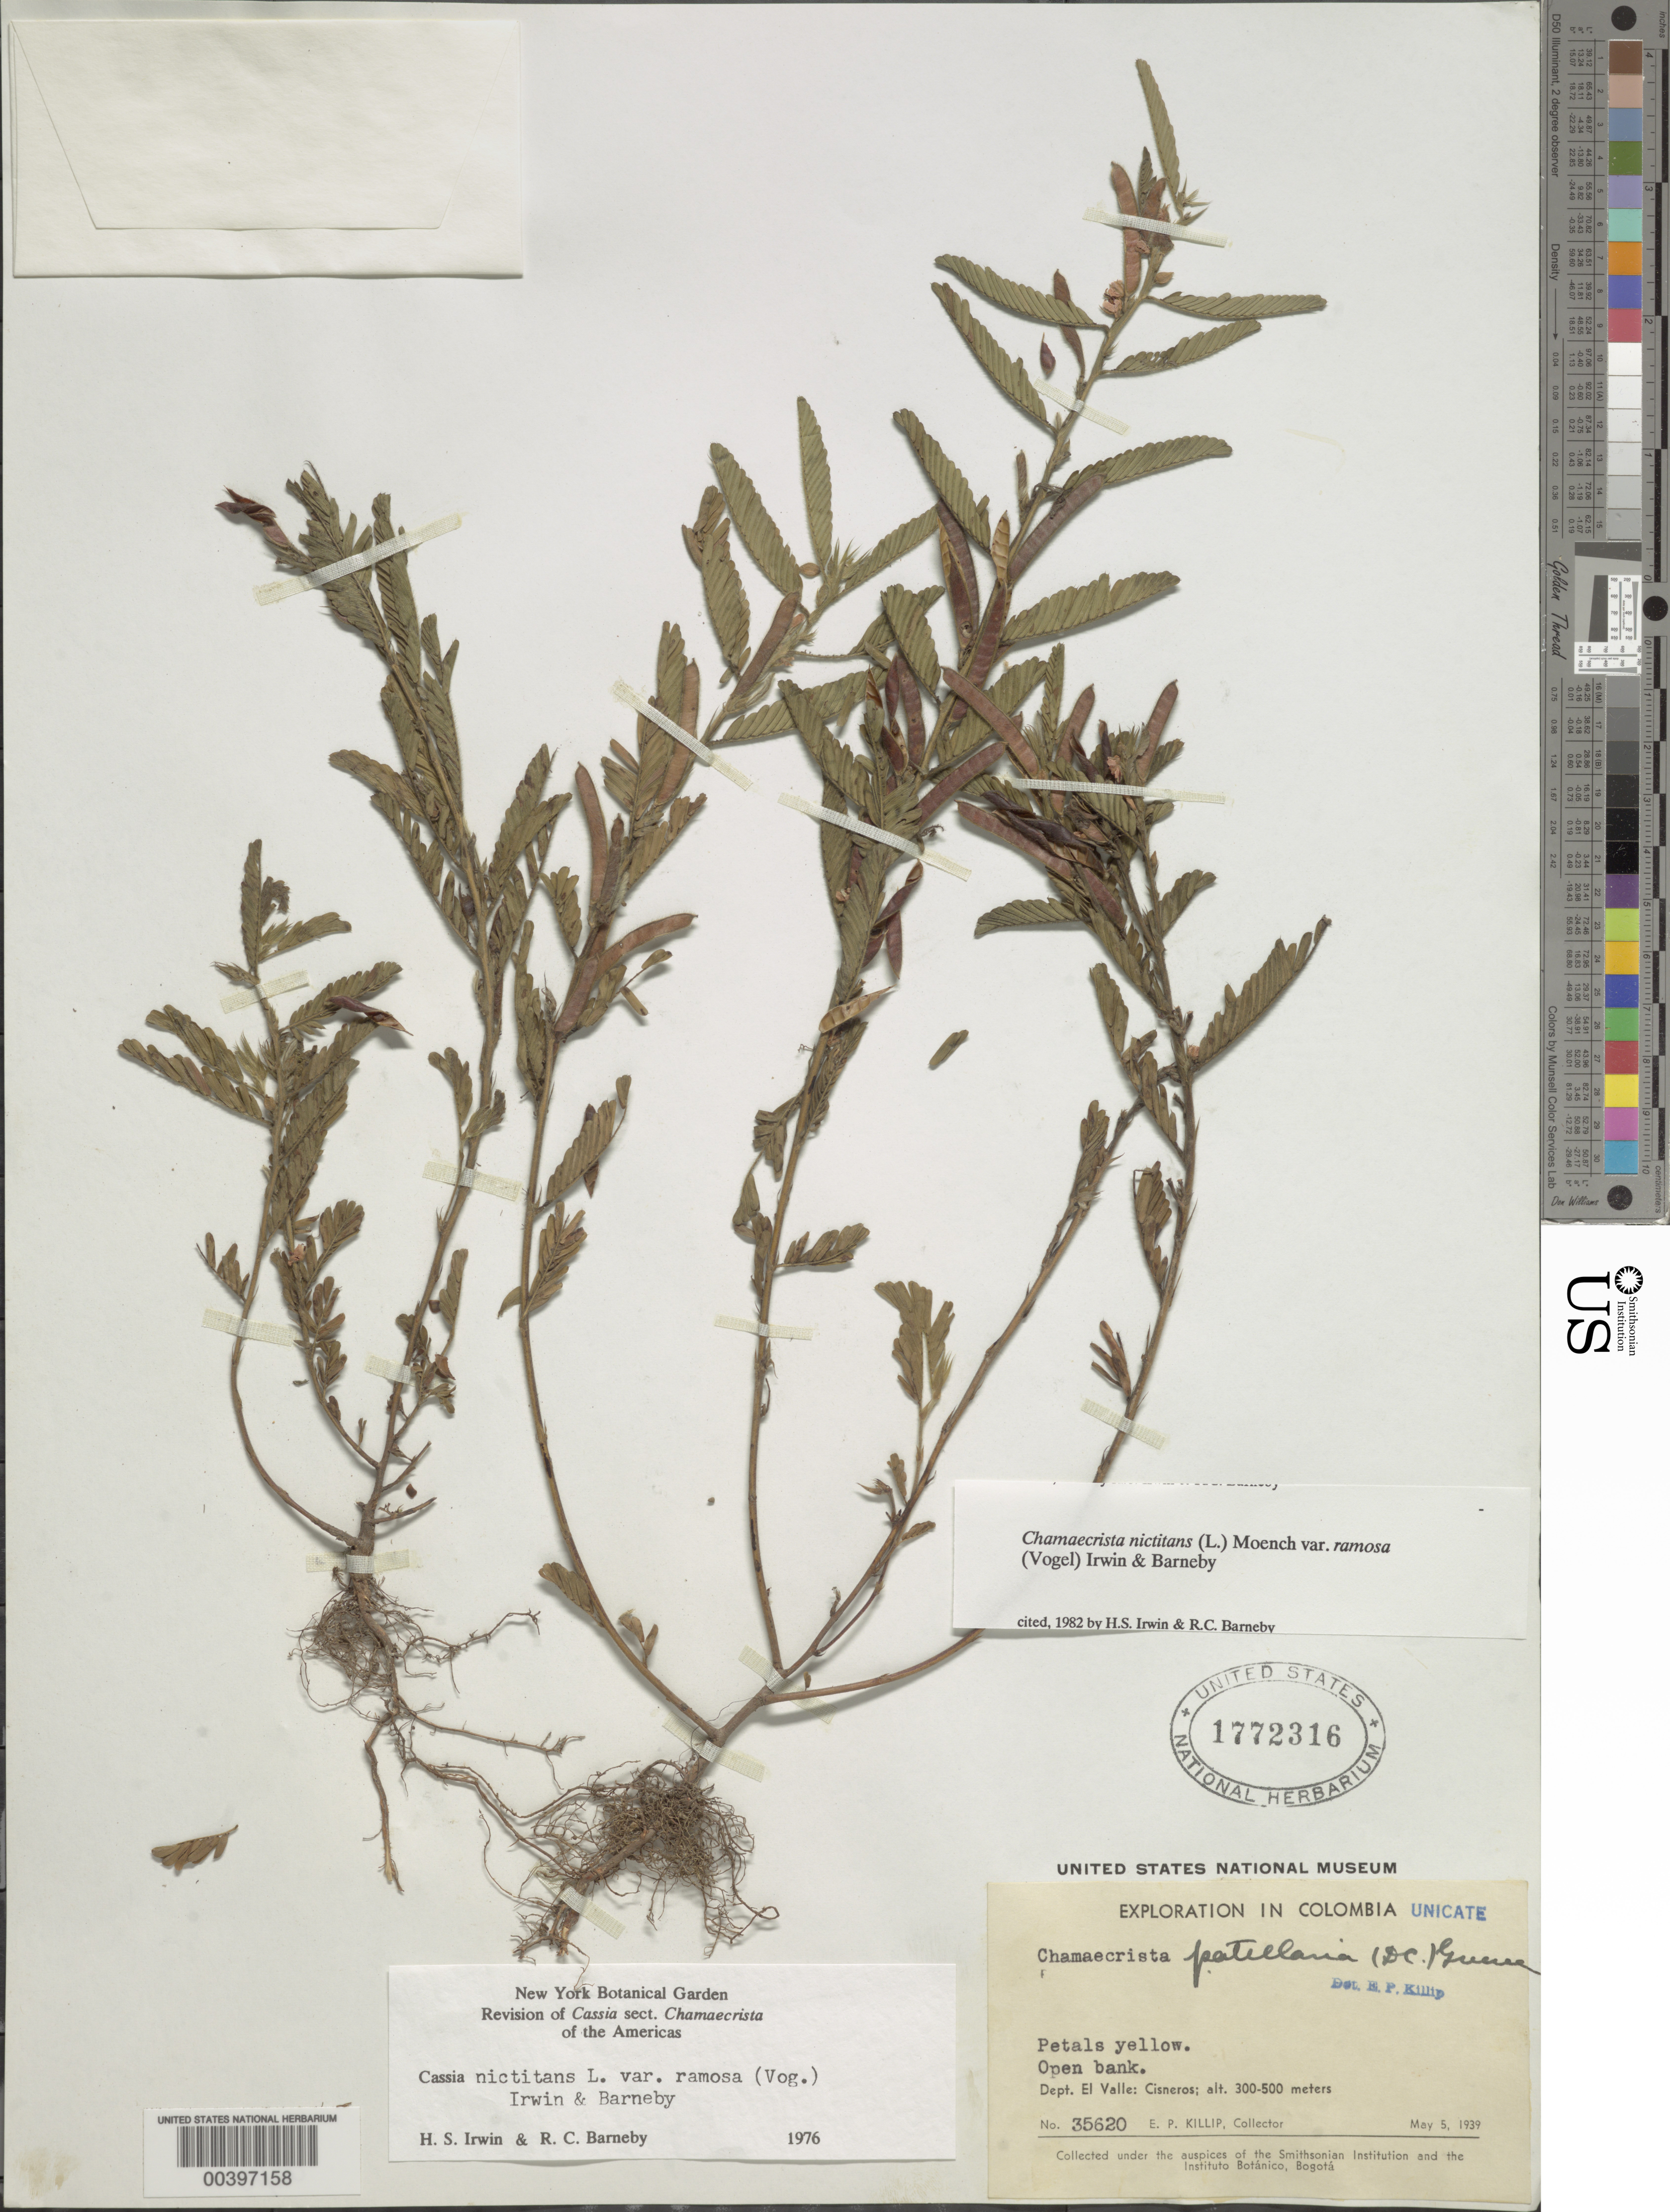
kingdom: Plantae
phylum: Tracheophyta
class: Magnoliopsida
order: Fabales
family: Fabaceae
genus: Chamaecrista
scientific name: Chamaecrista nictitans var. ramosa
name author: (Vogel) H.S. Irwin & Barneby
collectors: E. P. Killip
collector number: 35620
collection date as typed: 05 May 1939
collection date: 1939-05-05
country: Colombia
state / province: Valle del Cauca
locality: Cisneros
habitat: Open bank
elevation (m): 300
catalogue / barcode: US 1772316